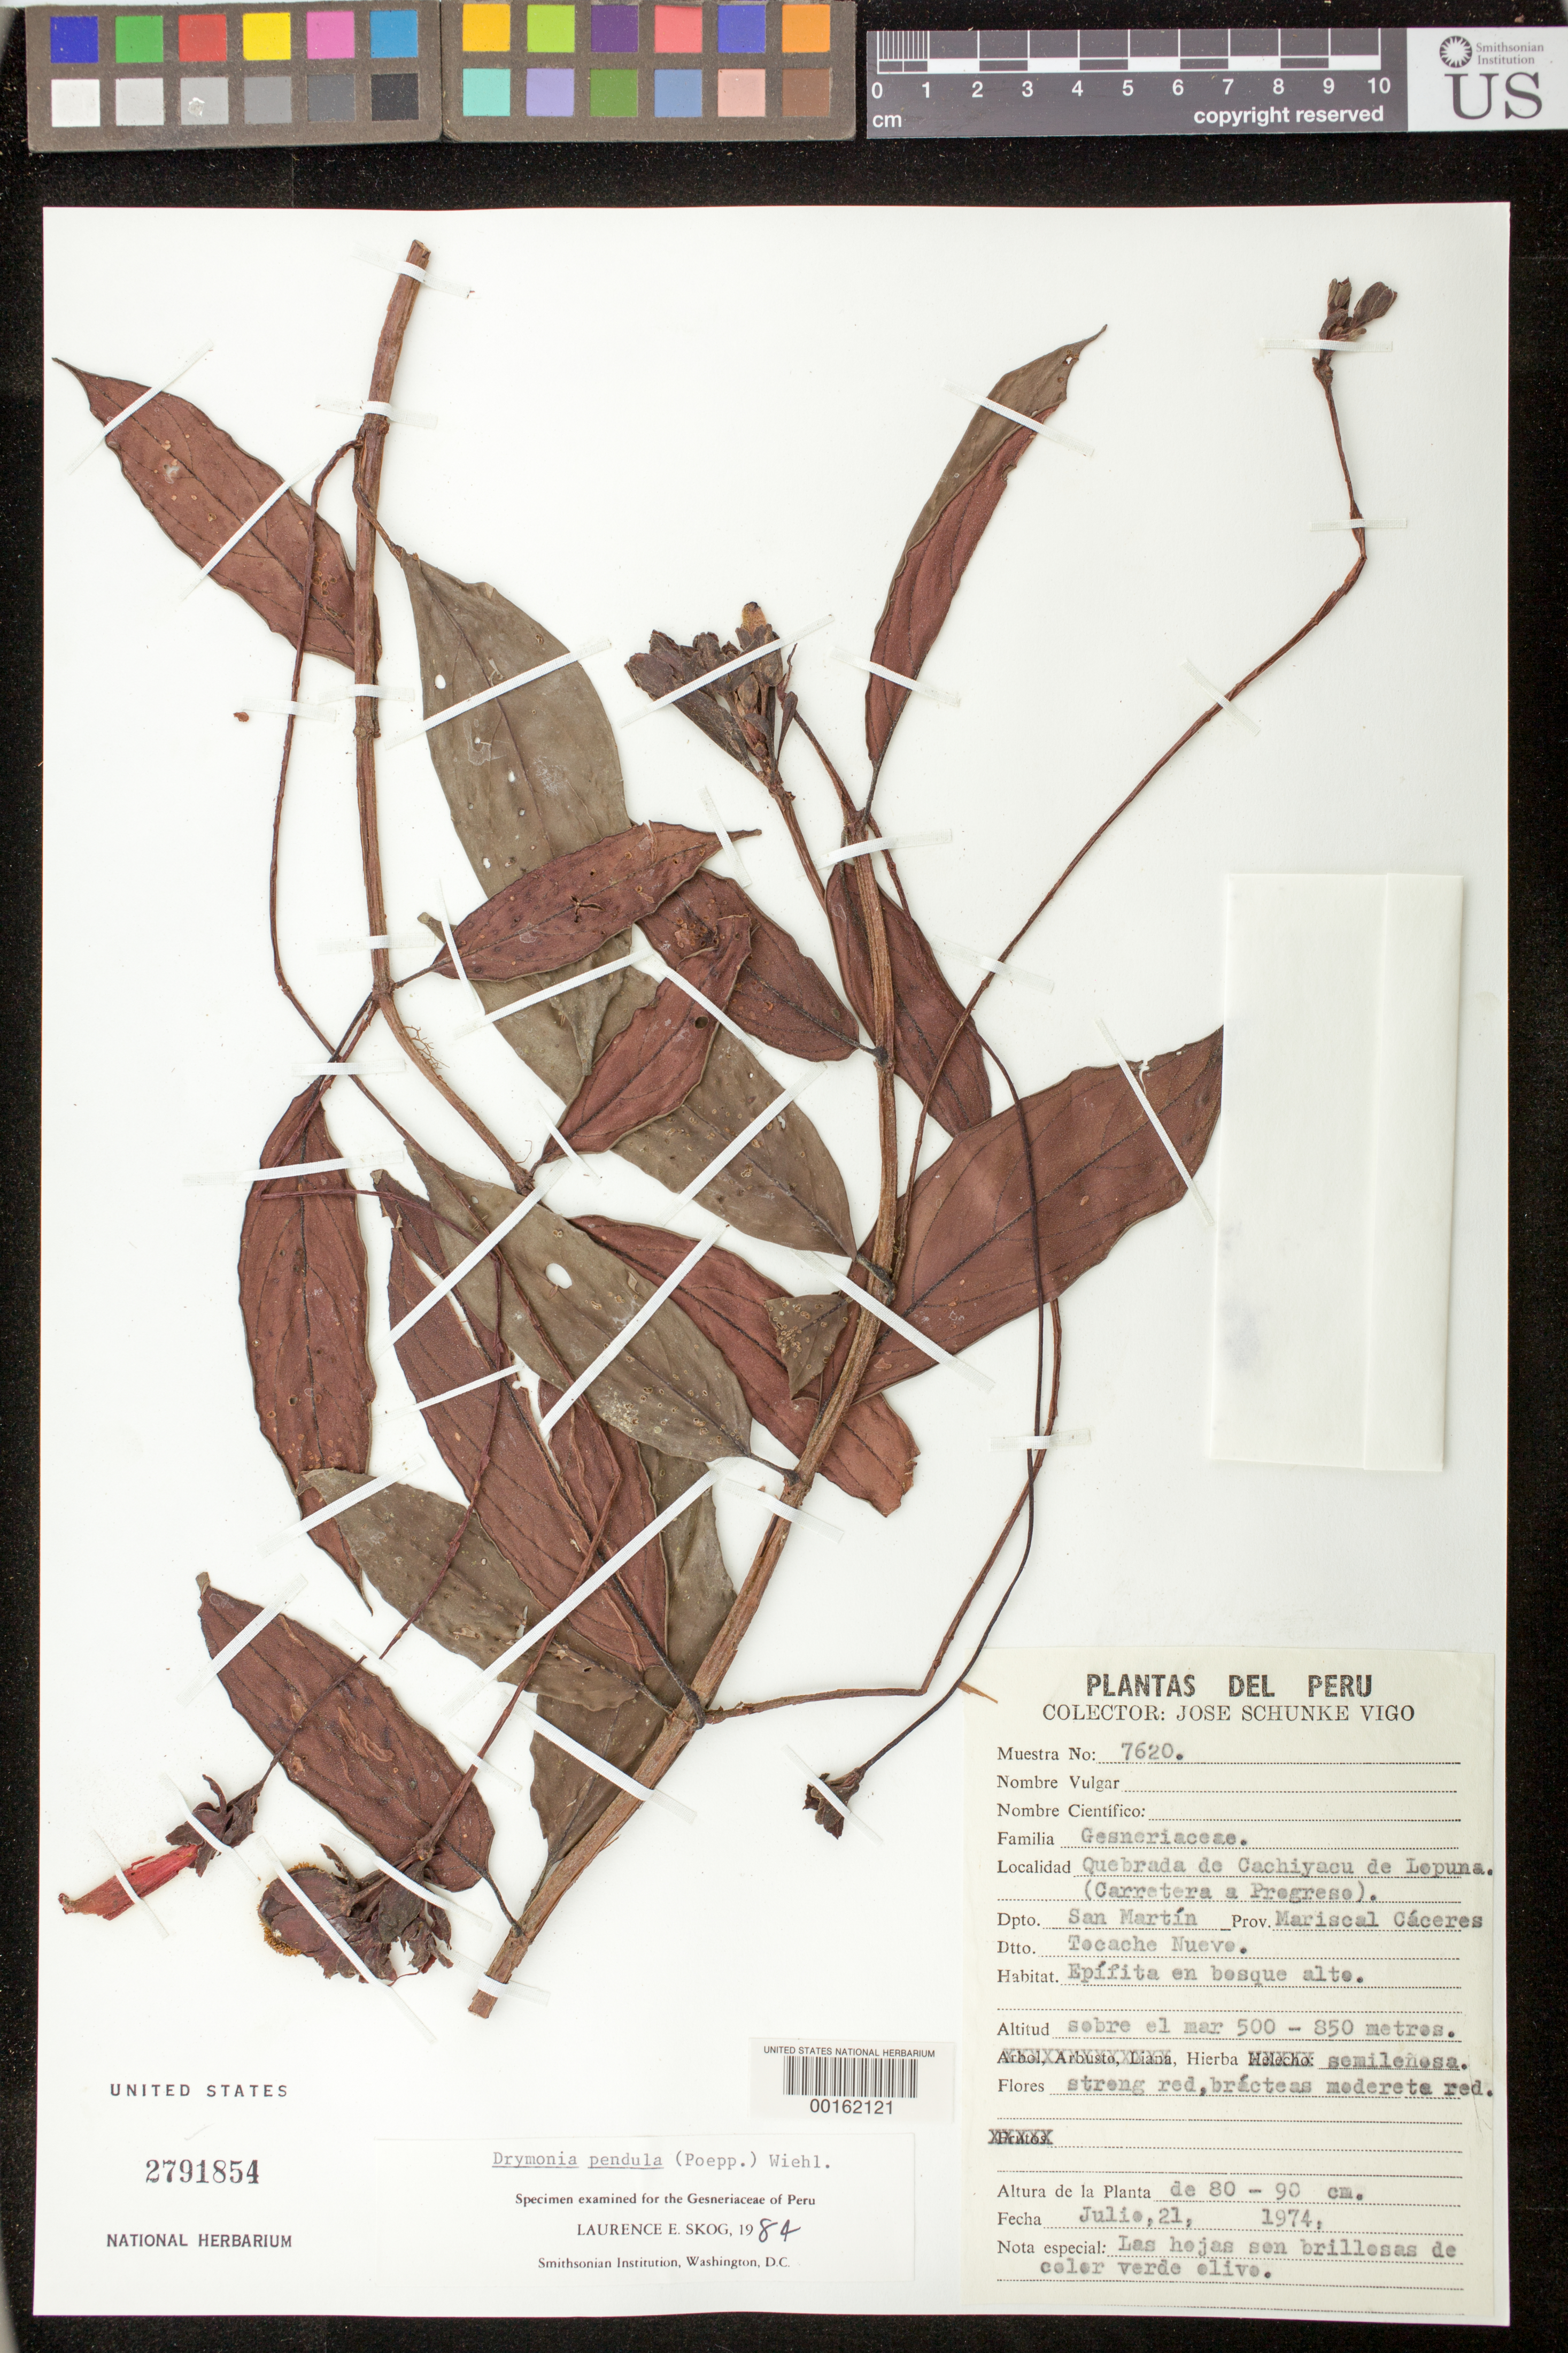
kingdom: Plantae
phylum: Tracheophyta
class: Magnoliopsida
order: Lamiales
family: Gesneriaceae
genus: Drymonia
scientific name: Drymonia pendula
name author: (Poepp.) Wiehler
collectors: J. Schunke Vigo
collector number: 7620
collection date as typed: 21 Jul 1974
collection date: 1974-07-21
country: Peru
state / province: San Martín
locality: Prov. Mariscal Cáceres, Dtto. Tocache Nuevo, Quebrada of Cachiyacu of Lepuna (highway to Progreso)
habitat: Epiphyte in tall forest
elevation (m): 500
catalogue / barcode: US 2791854